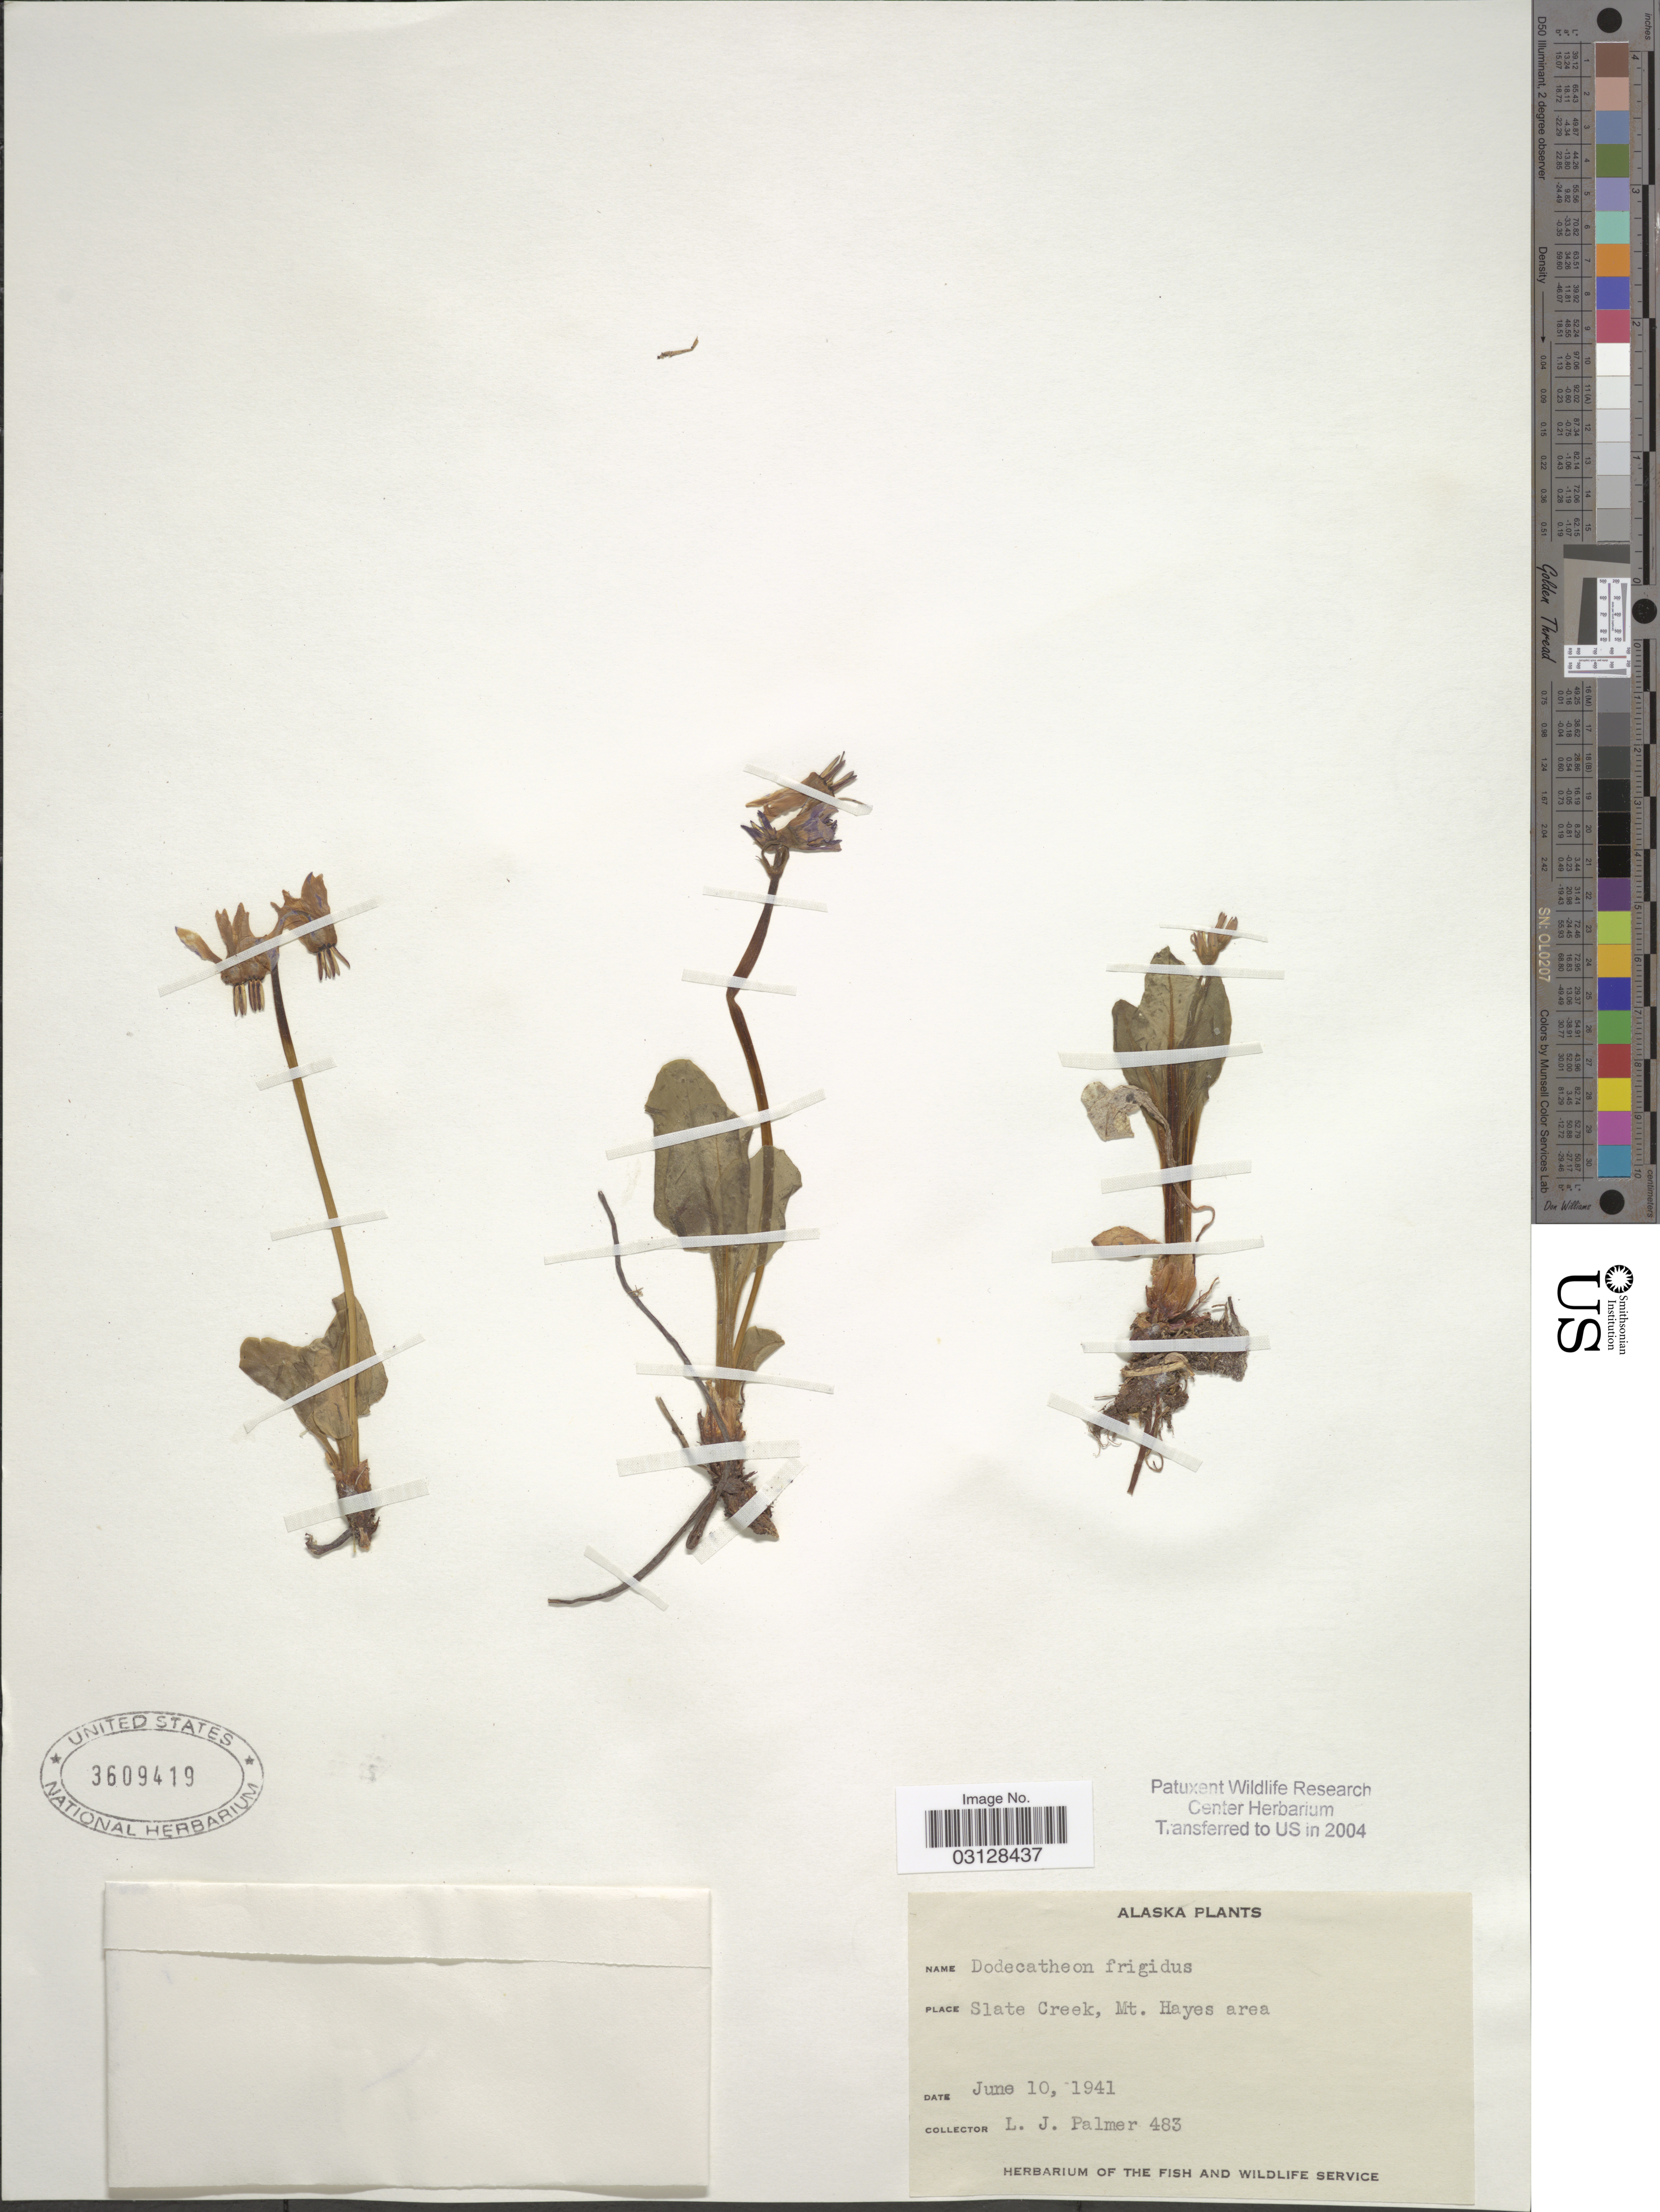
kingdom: Plantae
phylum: Tracheophyta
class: Magnoliopsida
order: Ericales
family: Primulaceae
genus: Dodecatheon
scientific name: Dodecatheon frigidum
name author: Cham. & Schltdl.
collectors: L. J. Palmer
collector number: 483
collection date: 1941-06-10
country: United States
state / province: Alaska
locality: Slate Creek, Mt. Hayes area.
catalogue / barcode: US 3609419